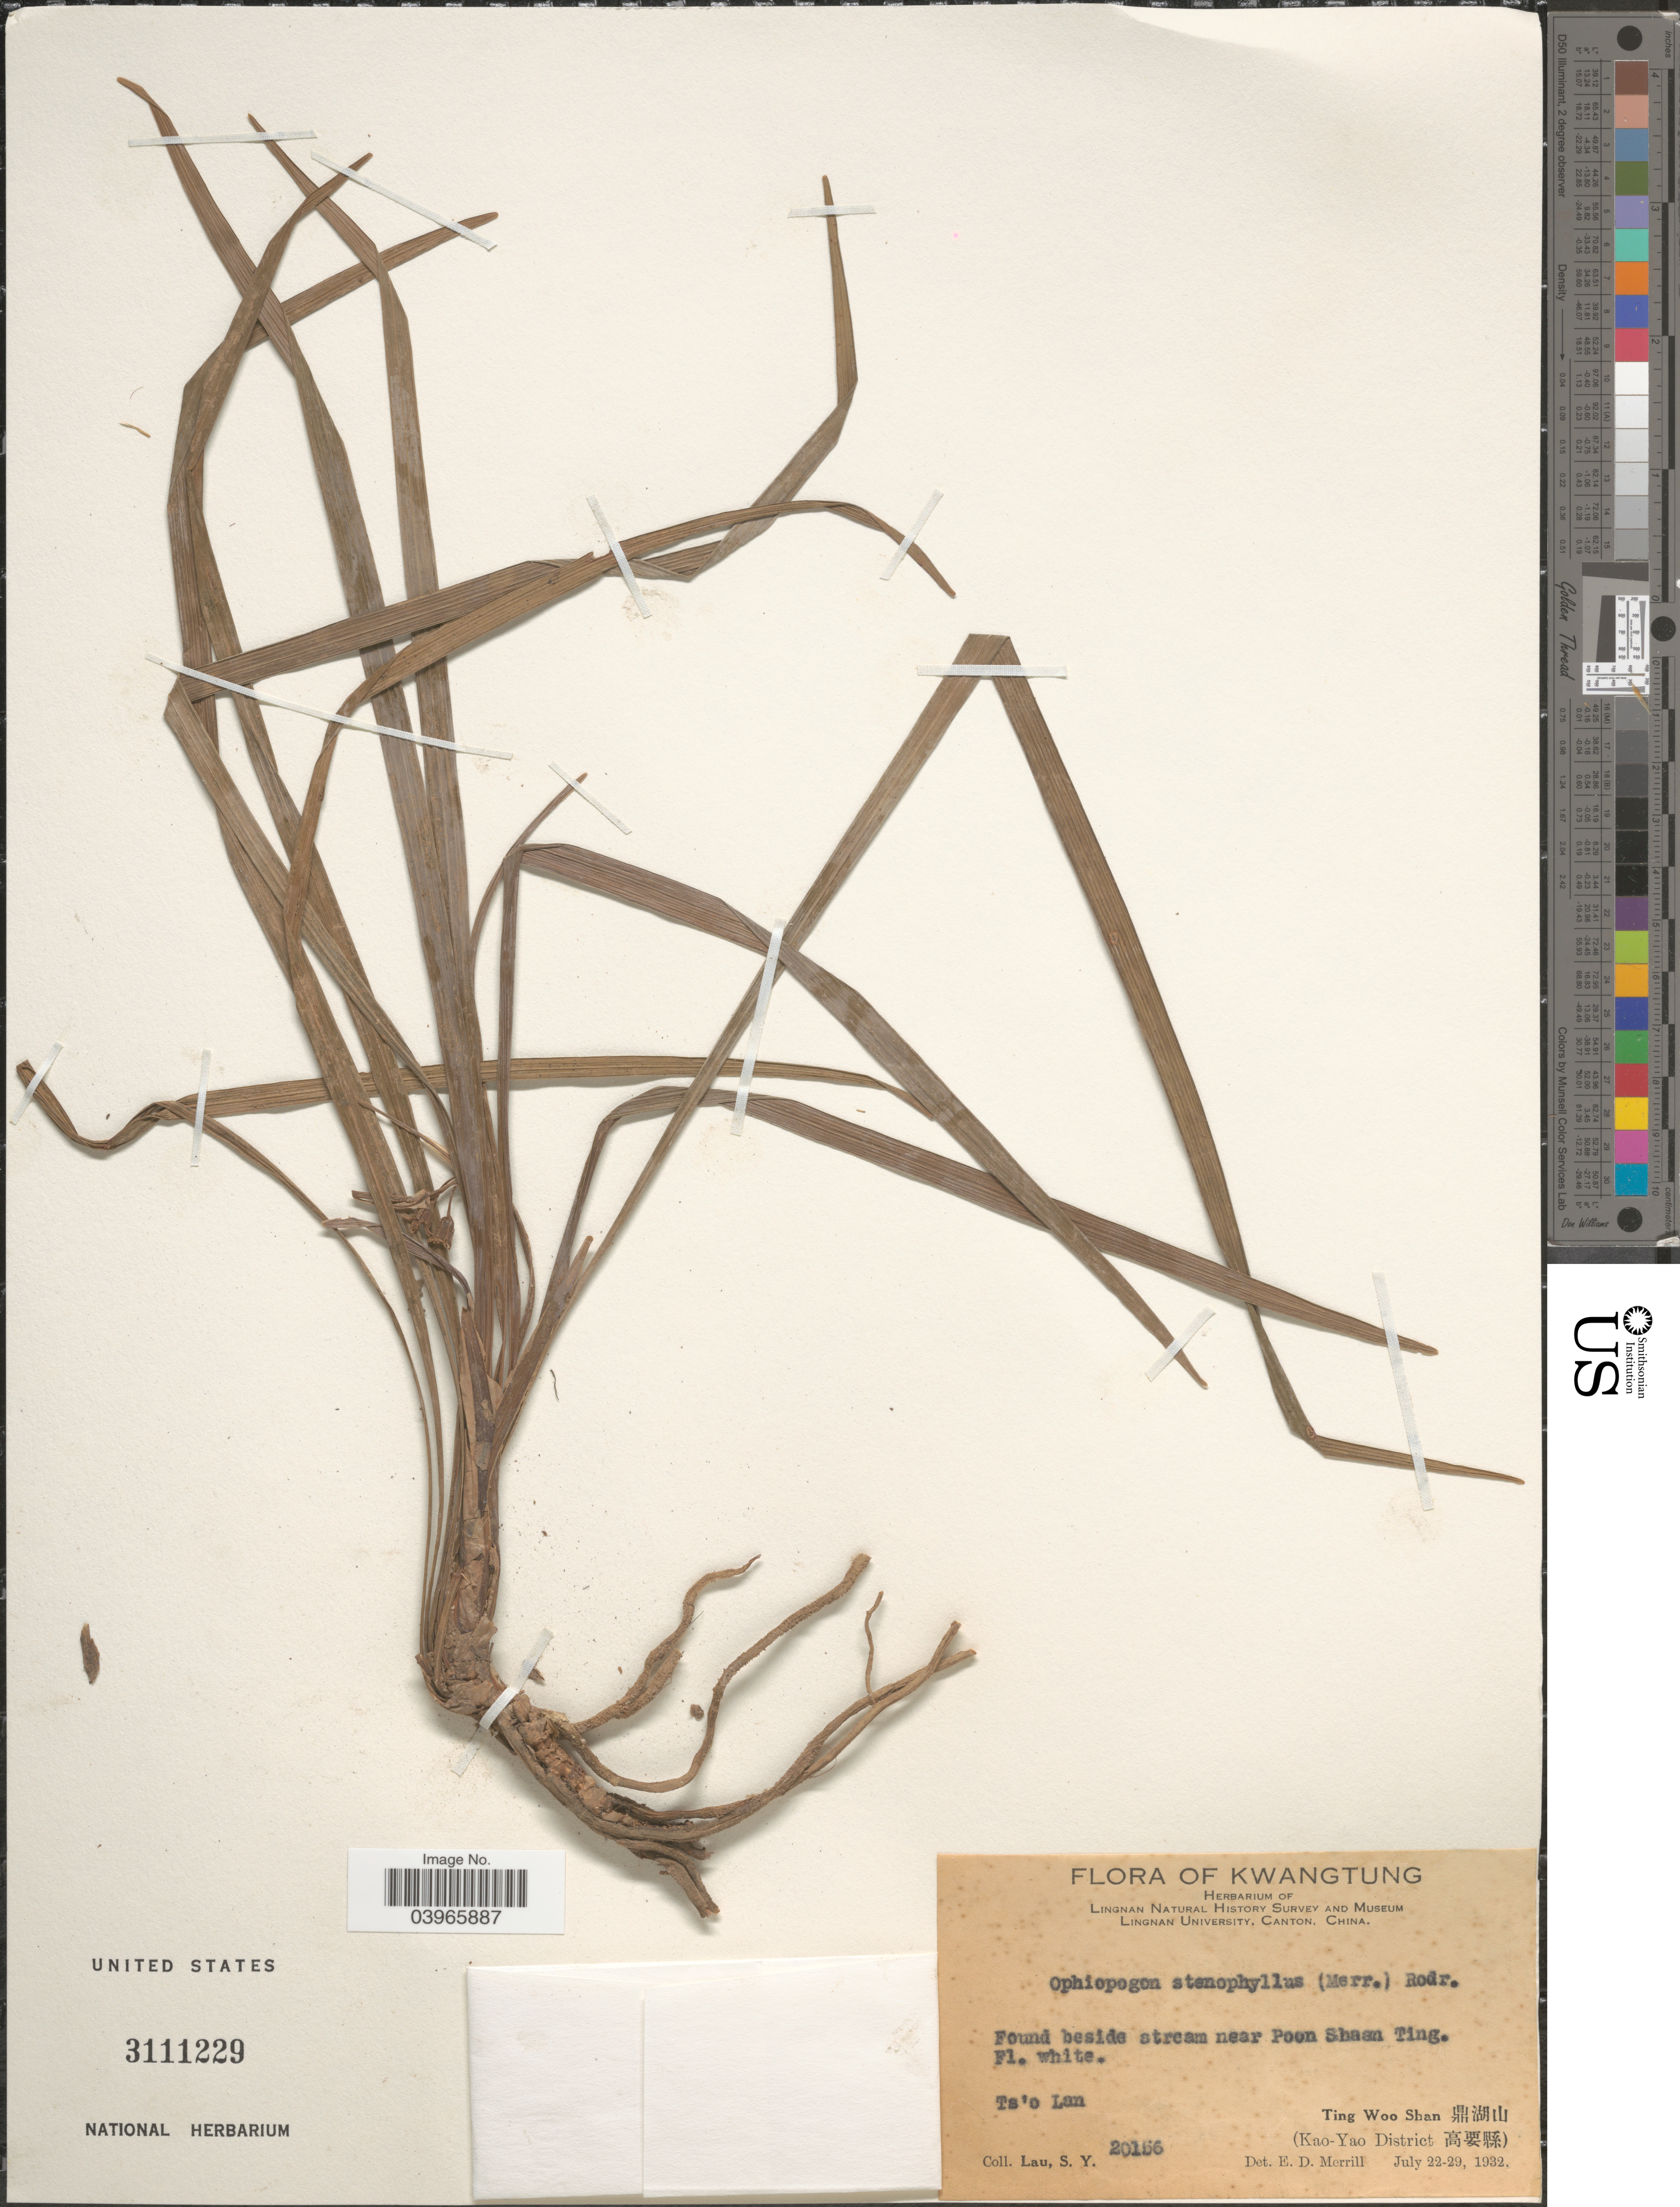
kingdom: Plantae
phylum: Tracheophyta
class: Liliopsida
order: Asparagales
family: Asparagaceae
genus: Ophiopogon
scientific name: Ophiopogon stenophyllus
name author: (Merr.) L. Rodr.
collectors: S. Y. Lau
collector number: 20166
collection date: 1932-07-22/1932-07-29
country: China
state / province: Guangdong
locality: Kwangtung. Beside stream near Poon Shaan Ting. Ts'o Lan. Ting Woo Shan X. (Kao-Yao District X).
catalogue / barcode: US 3111229